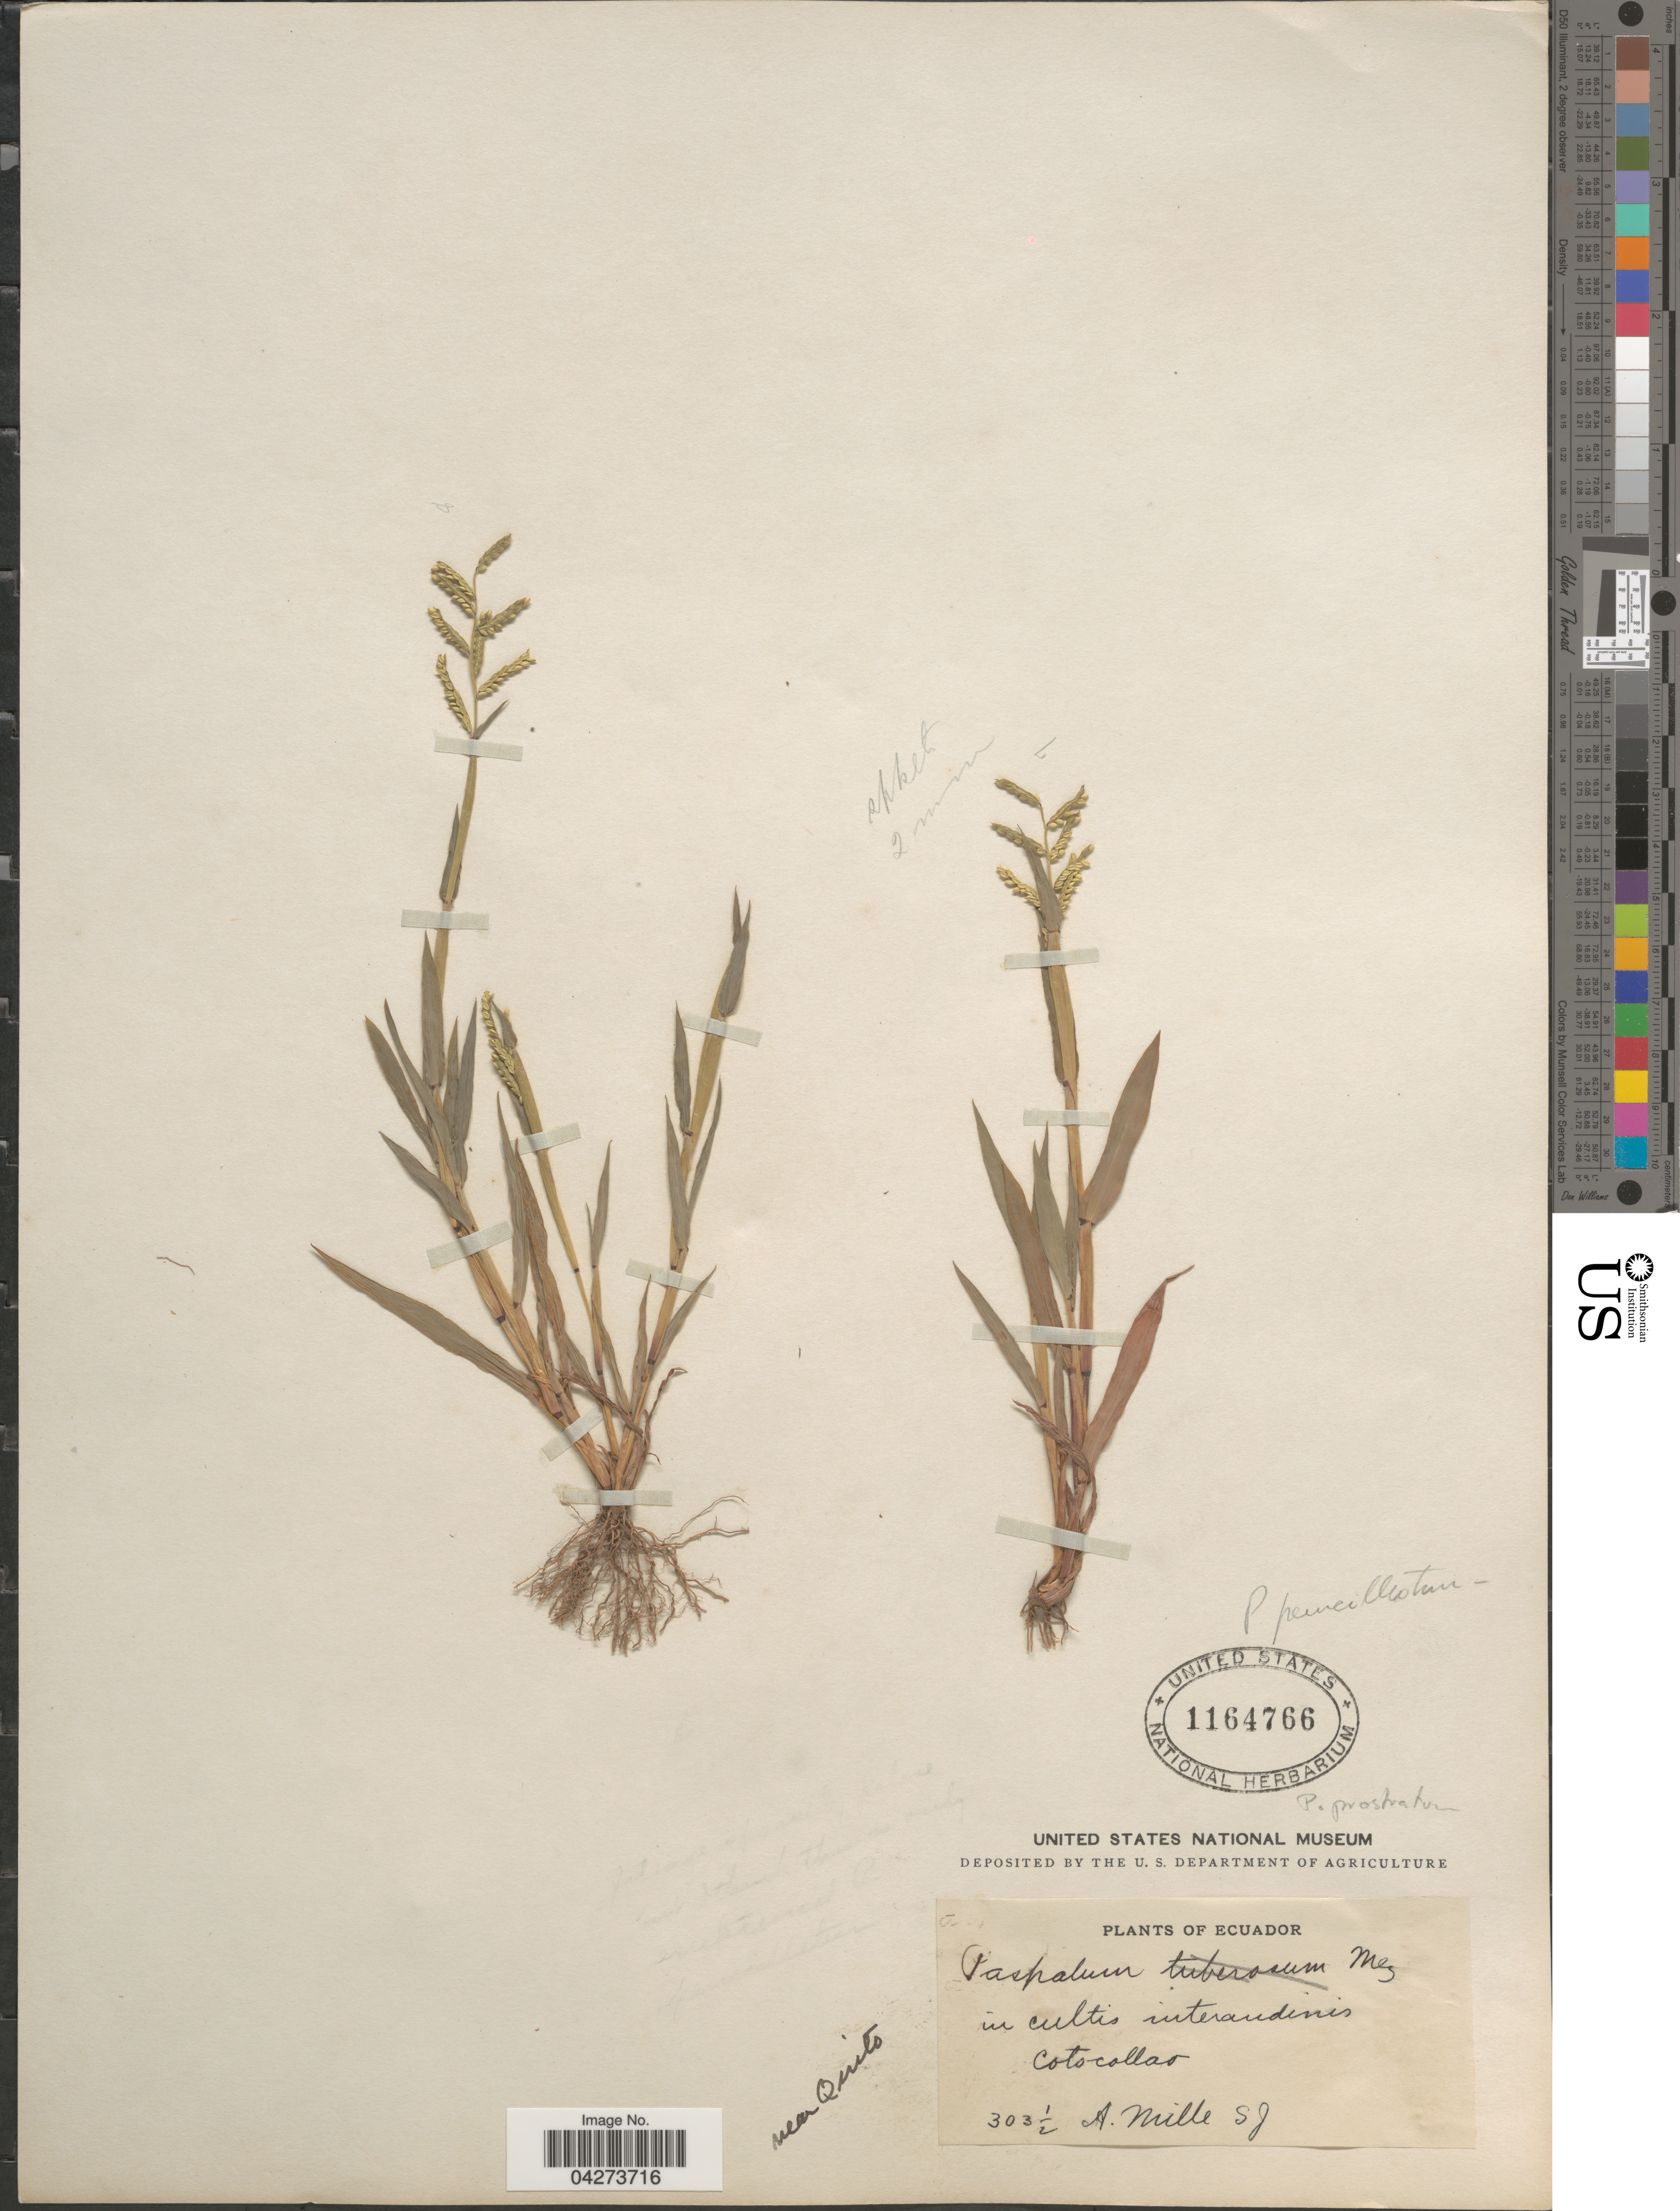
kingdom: Plantae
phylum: Tracheophyta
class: Liliopsida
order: Poales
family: Poaceae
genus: Paspalum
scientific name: Paspalum penicillatum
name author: Hook. f.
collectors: A. Mille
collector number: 303½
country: Ecuador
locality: In cultis interandinis Cotocollao. Near Quito.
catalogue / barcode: US 1164766